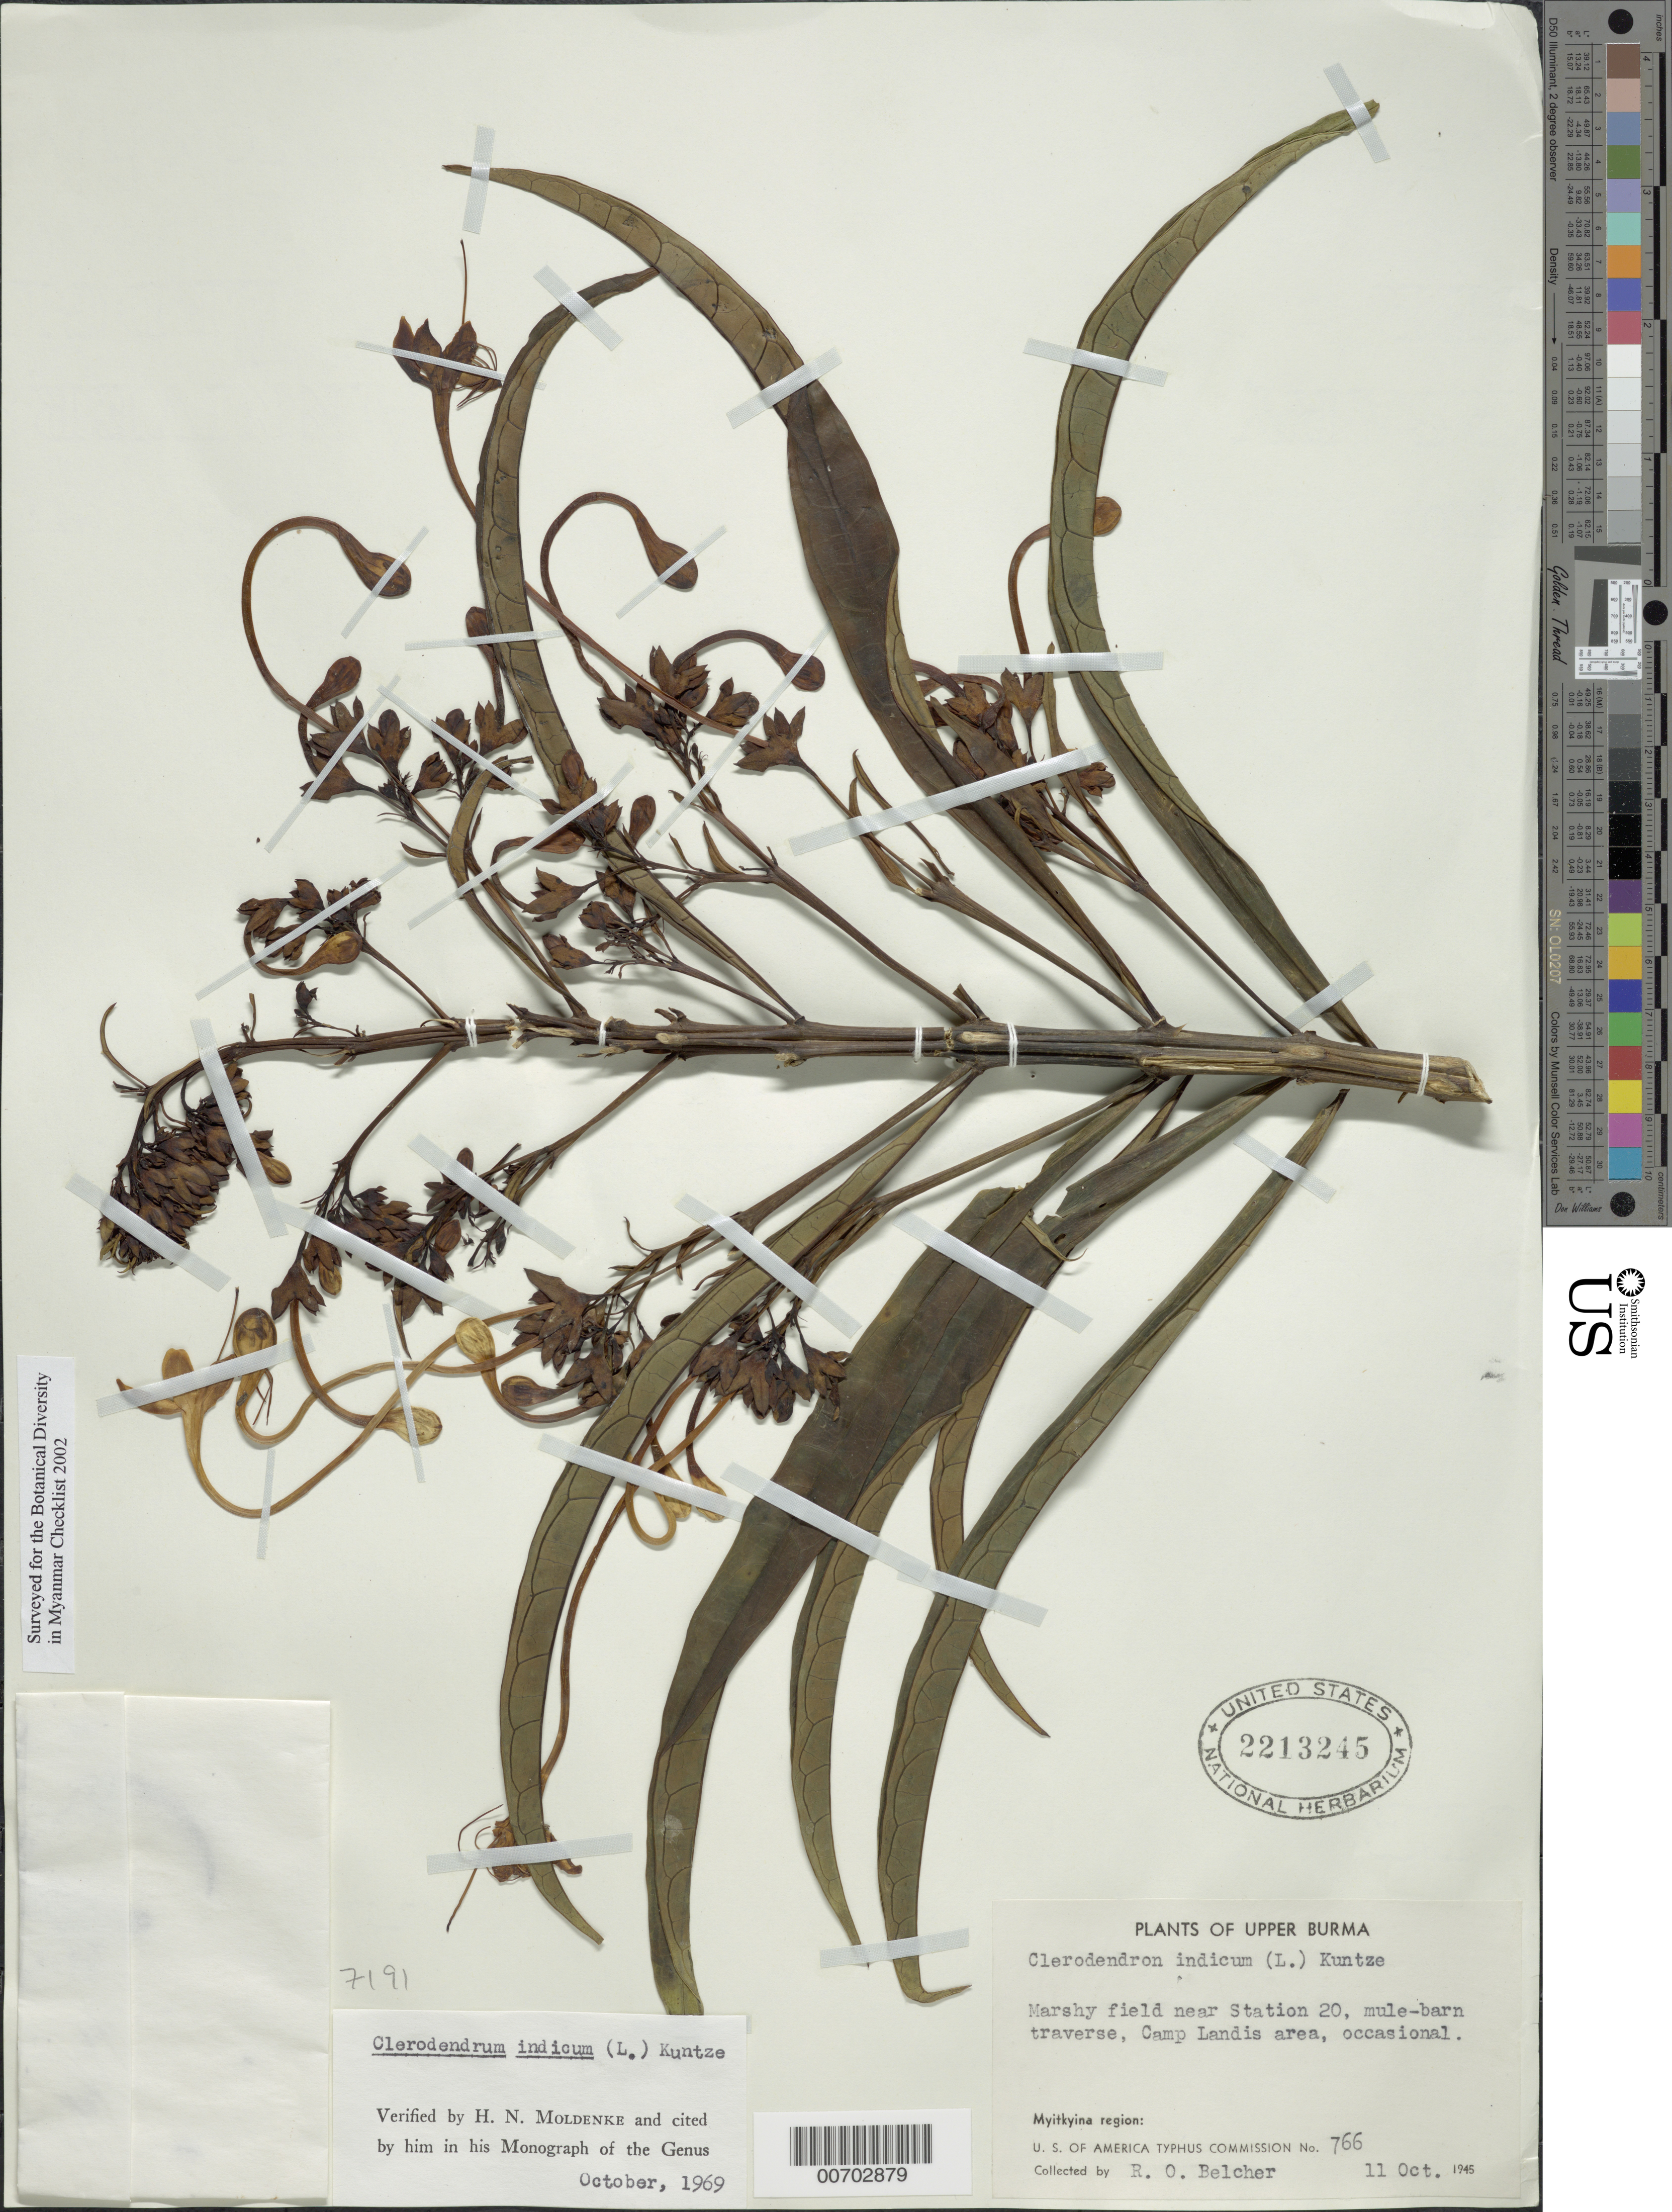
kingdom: Plantae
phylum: Tracheophyta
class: Magnoliopsida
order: Lamiales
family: Lamiaceae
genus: Clerodendrum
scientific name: Clerodendrum indicum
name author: (L.) Kuntze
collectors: R. Belcher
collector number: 766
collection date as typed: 11 Oct 1945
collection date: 1945-10-11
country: Myanmar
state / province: Kachin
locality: Myitkyina, Camp Landis area, Sta. 20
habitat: Marshy field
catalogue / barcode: US 2213245